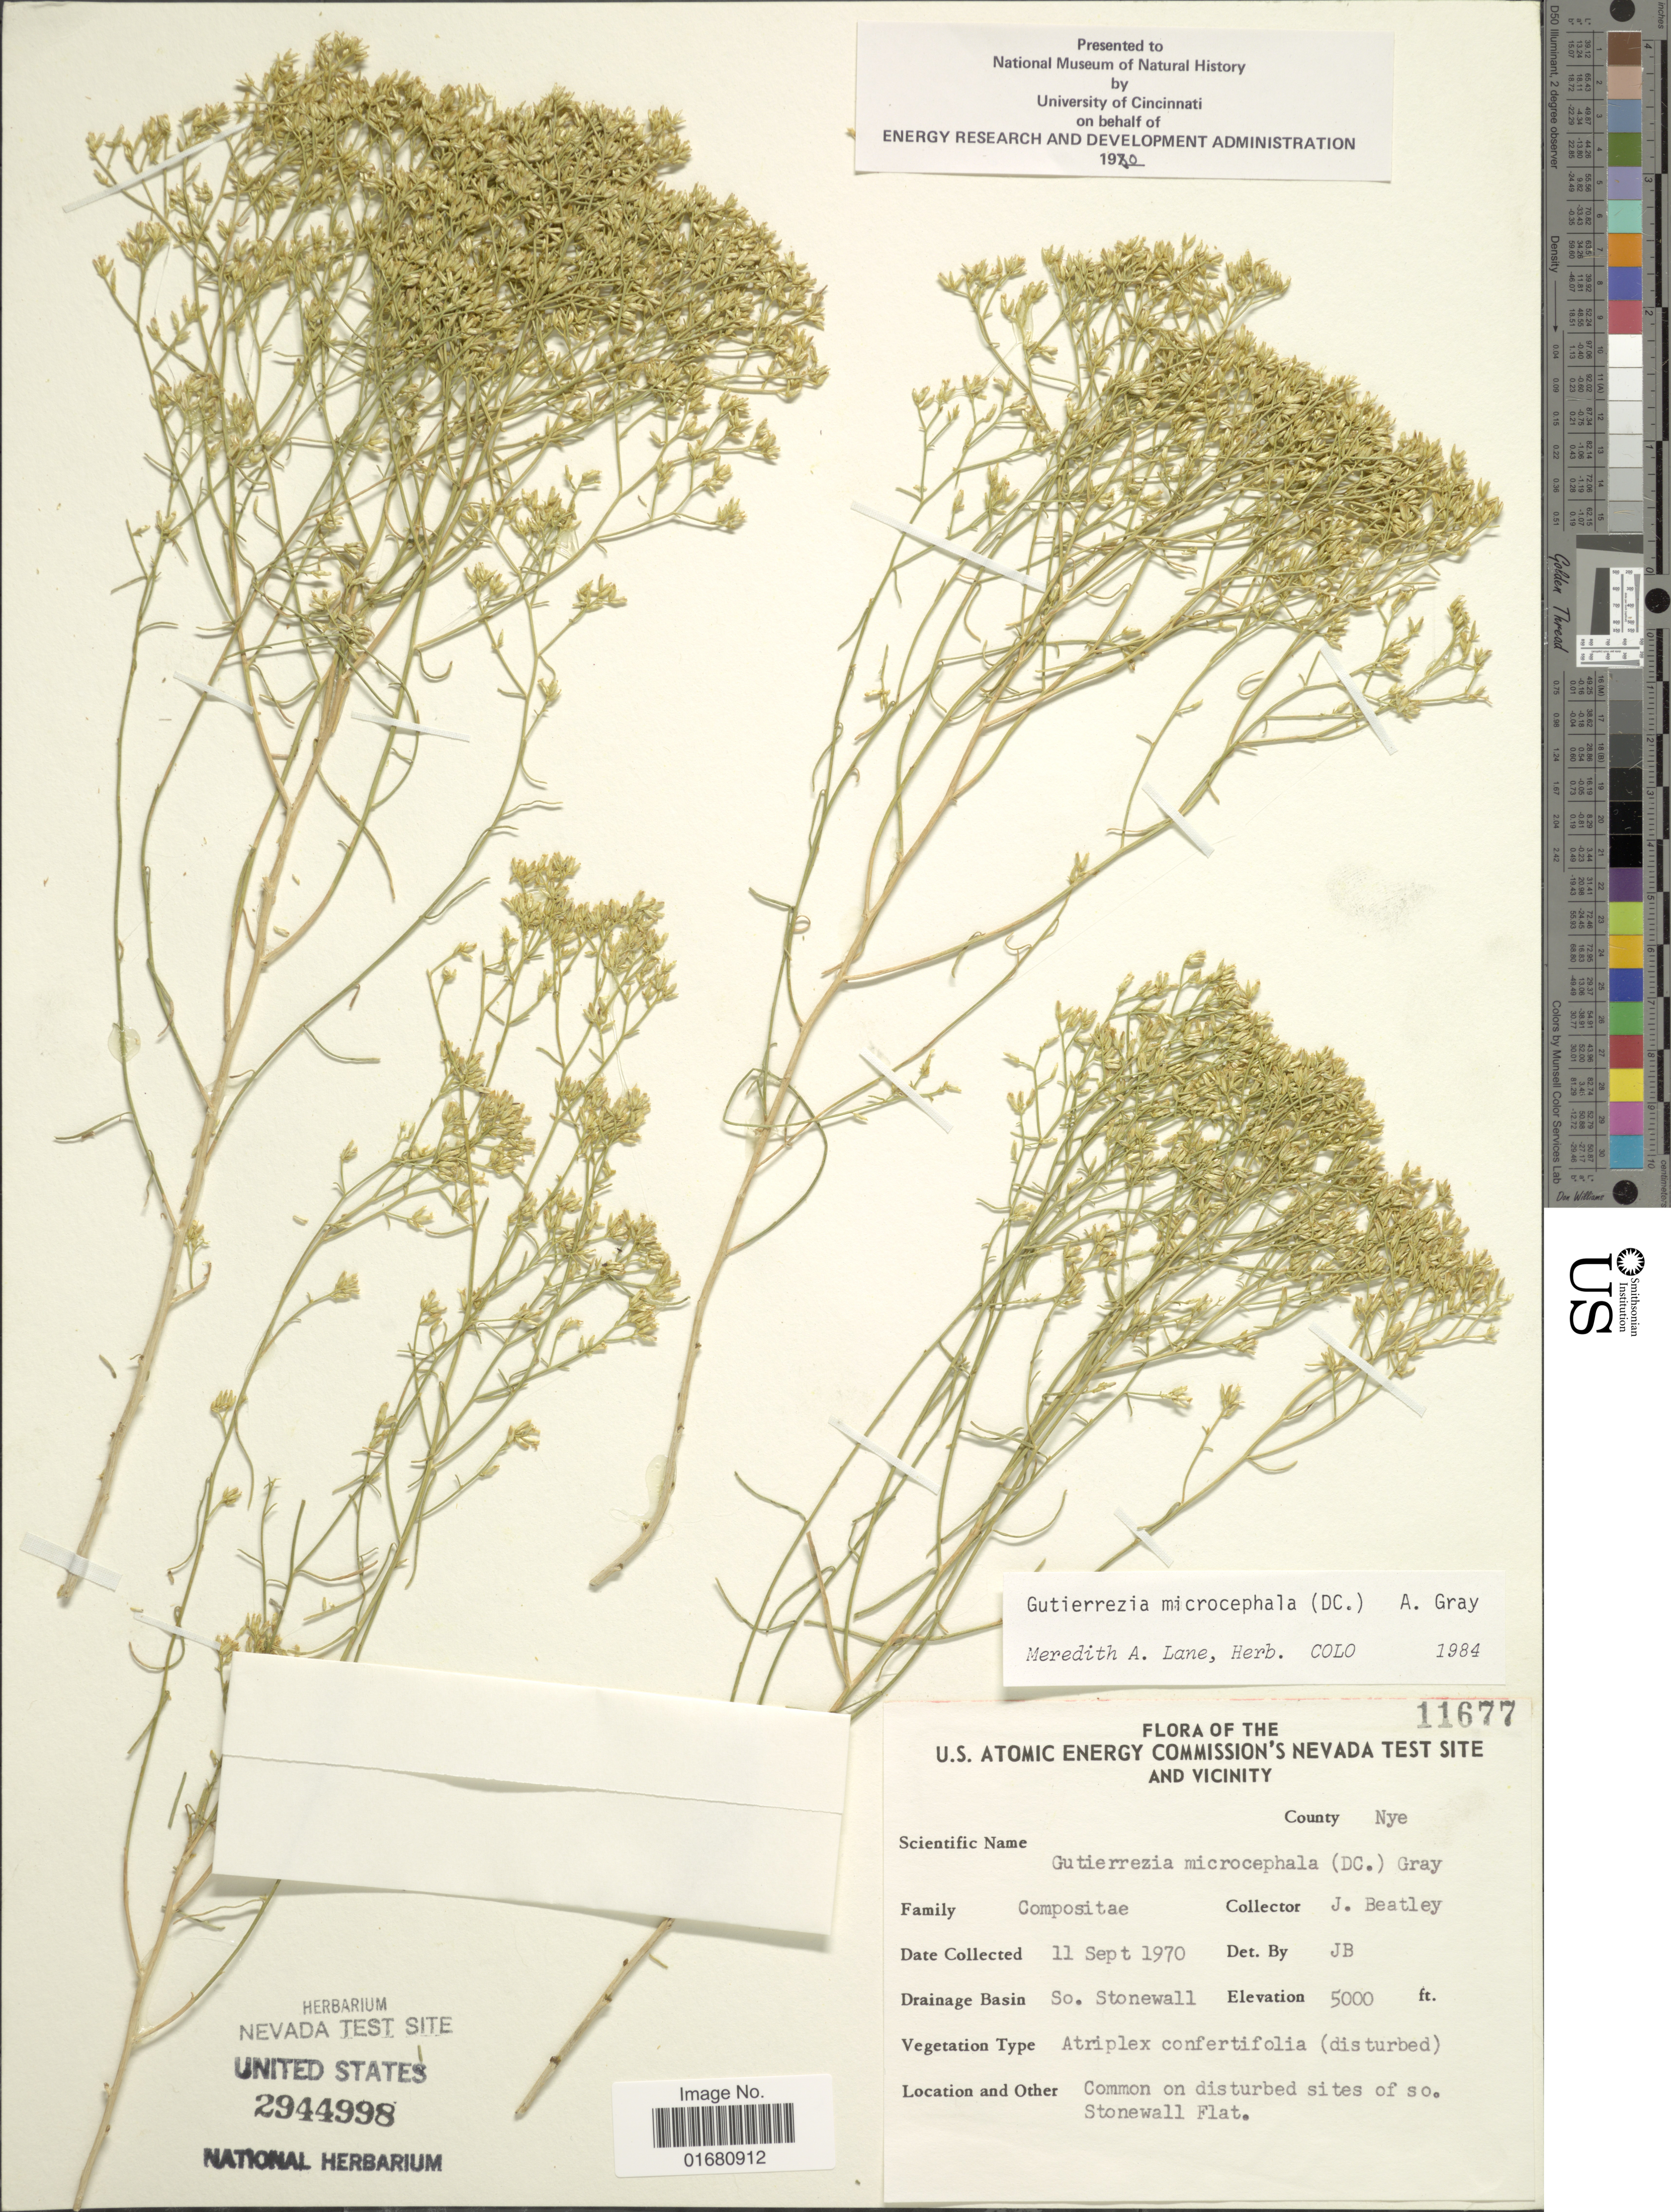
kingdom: Plantae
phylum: Tracheophyta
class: Magnoliopsida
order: Asterales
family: Asteraceae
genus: Gutierrezia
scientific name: Gutierrezia microcephala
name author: (DC.) A. Gray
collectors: J. C. Beatley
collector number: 11677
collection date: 1970-09-11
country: United States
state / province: Nevada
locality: U.S. Atomic Energy Commission's Nevada test site and Vicinity, Drainage Basin: So. Stonewall, Common on disturbed sites of so. Stonewall Flat, County Nye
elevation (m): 1524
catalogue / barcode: US 2944998